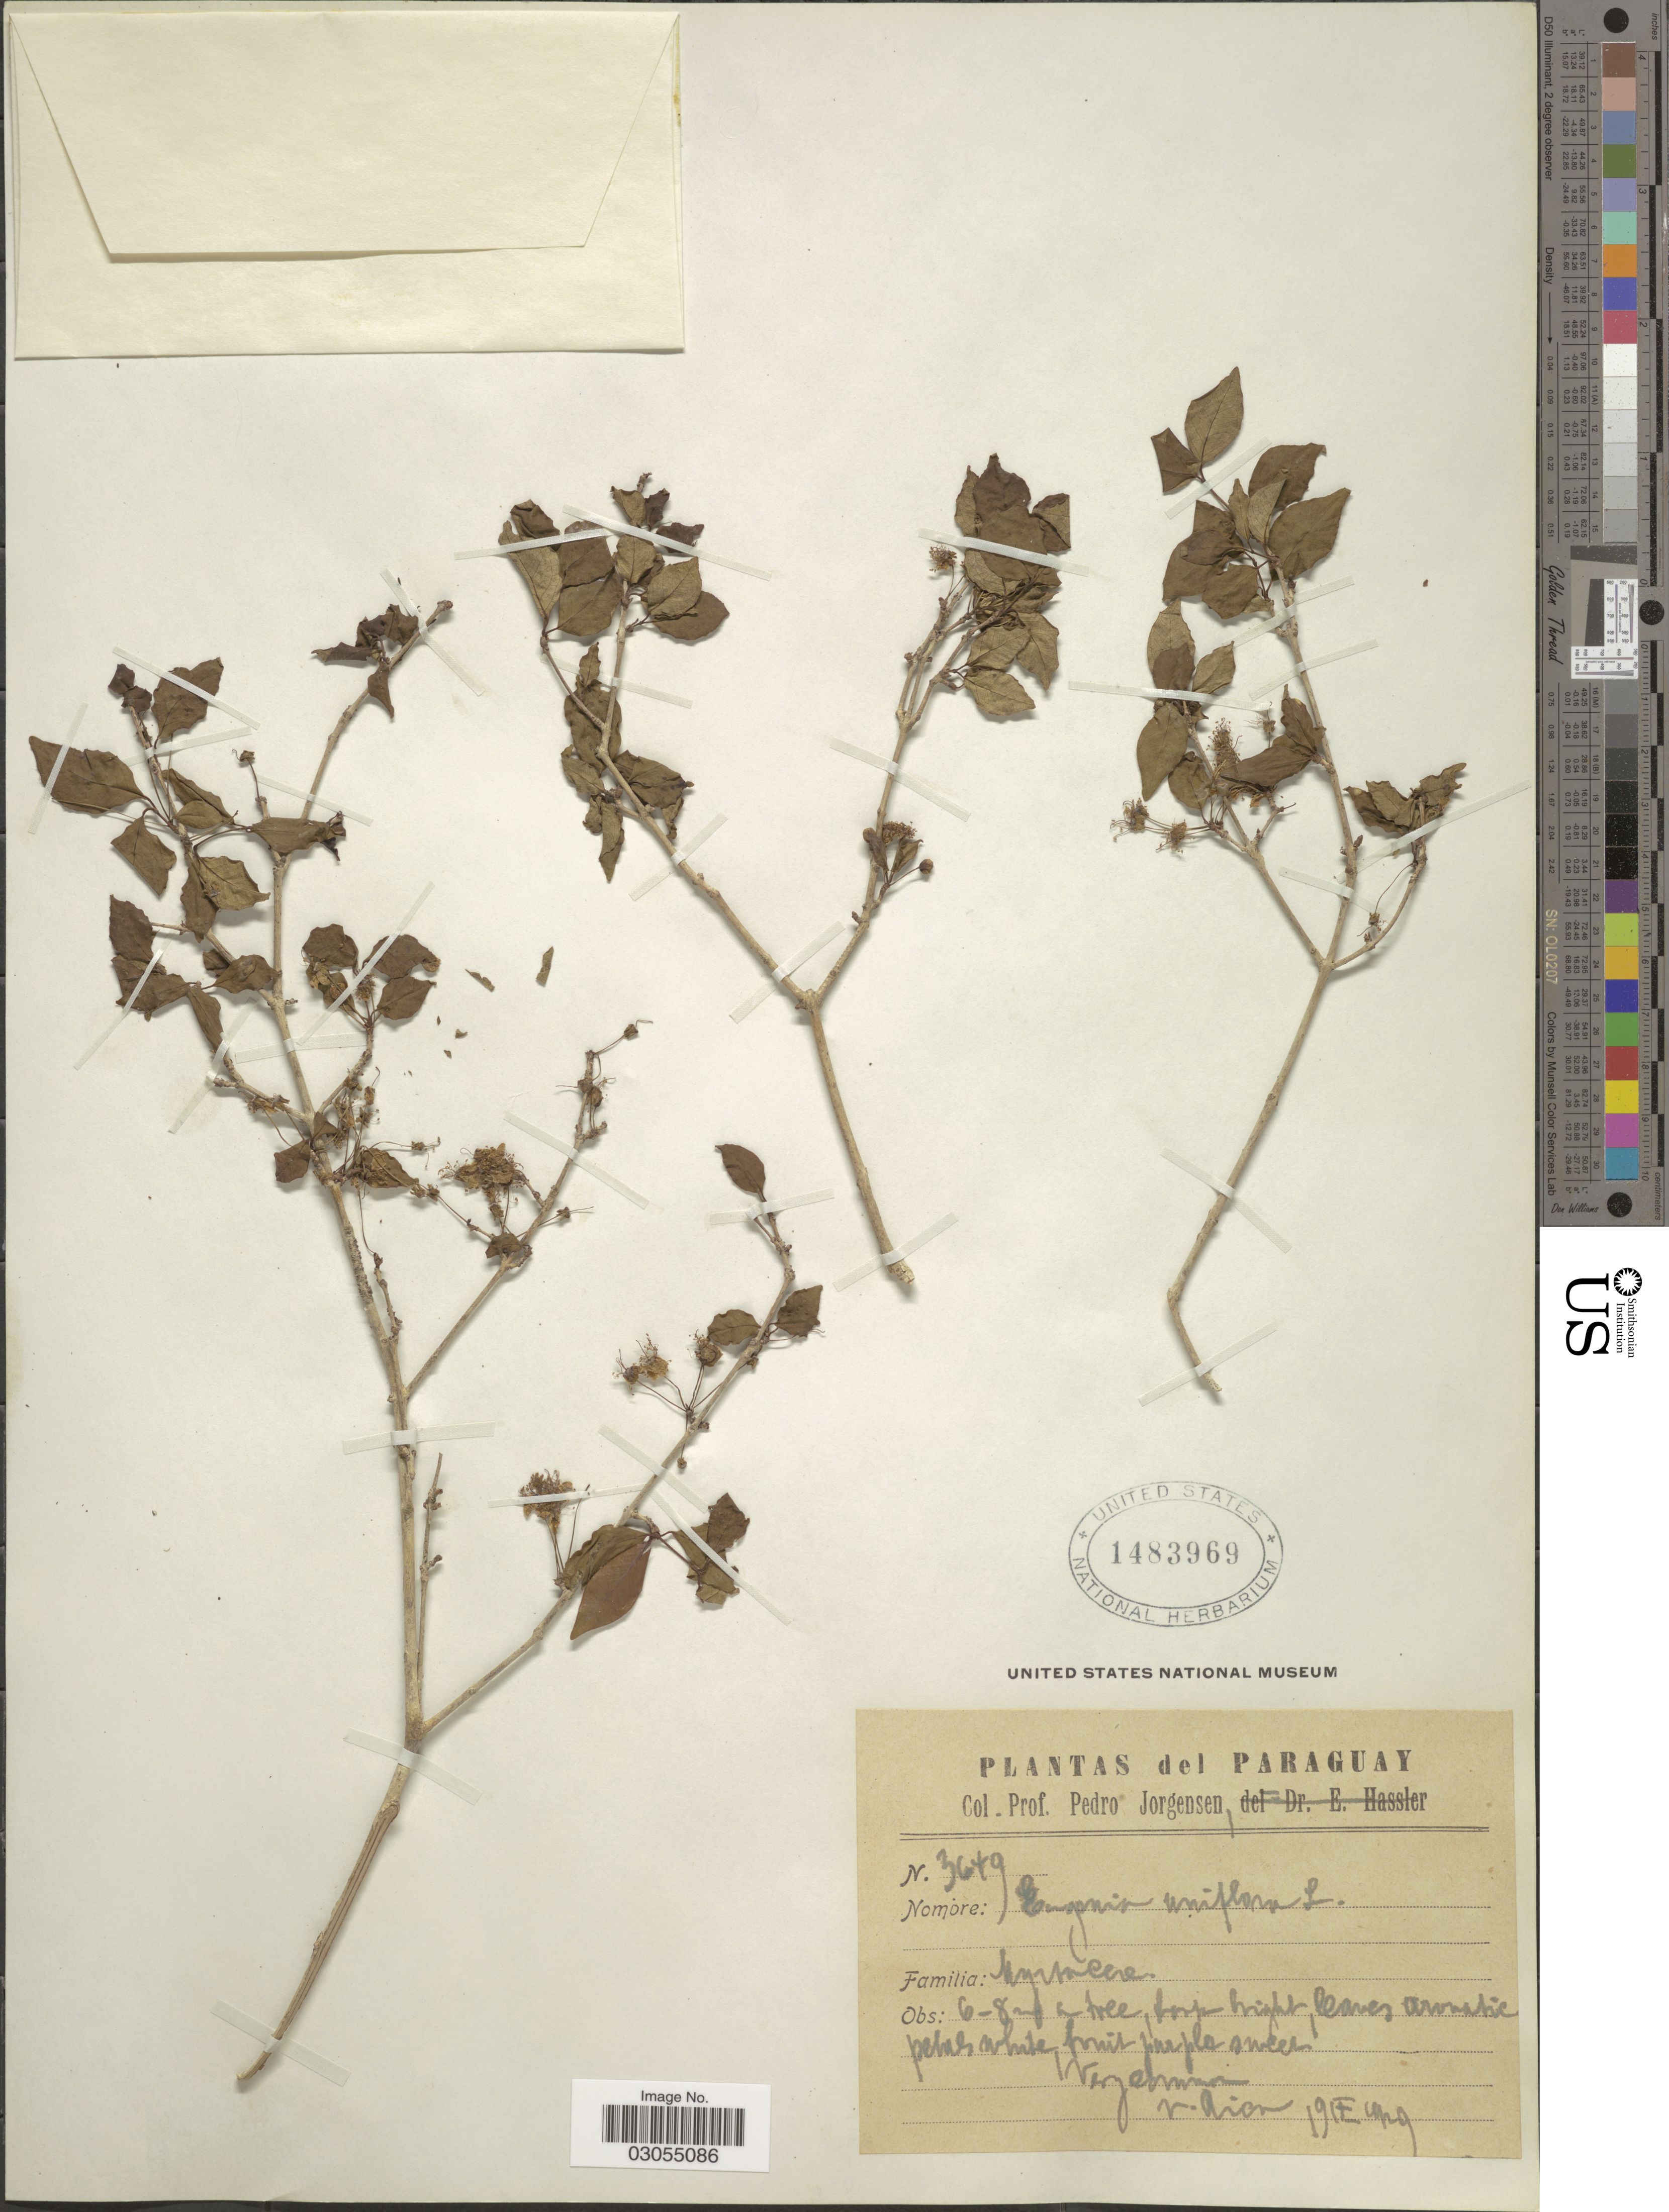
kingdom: Plantae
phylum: Tracheophyta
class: Magnoliopsida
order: Myrtales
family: Myrtaceae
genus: Eugenia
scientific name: Eugenia uniflora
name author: L.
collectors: P. Jörgensen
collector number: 3649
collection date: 1929-01-19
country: Paraguay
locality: Very common. V. Rica.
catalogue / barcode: US 1483969